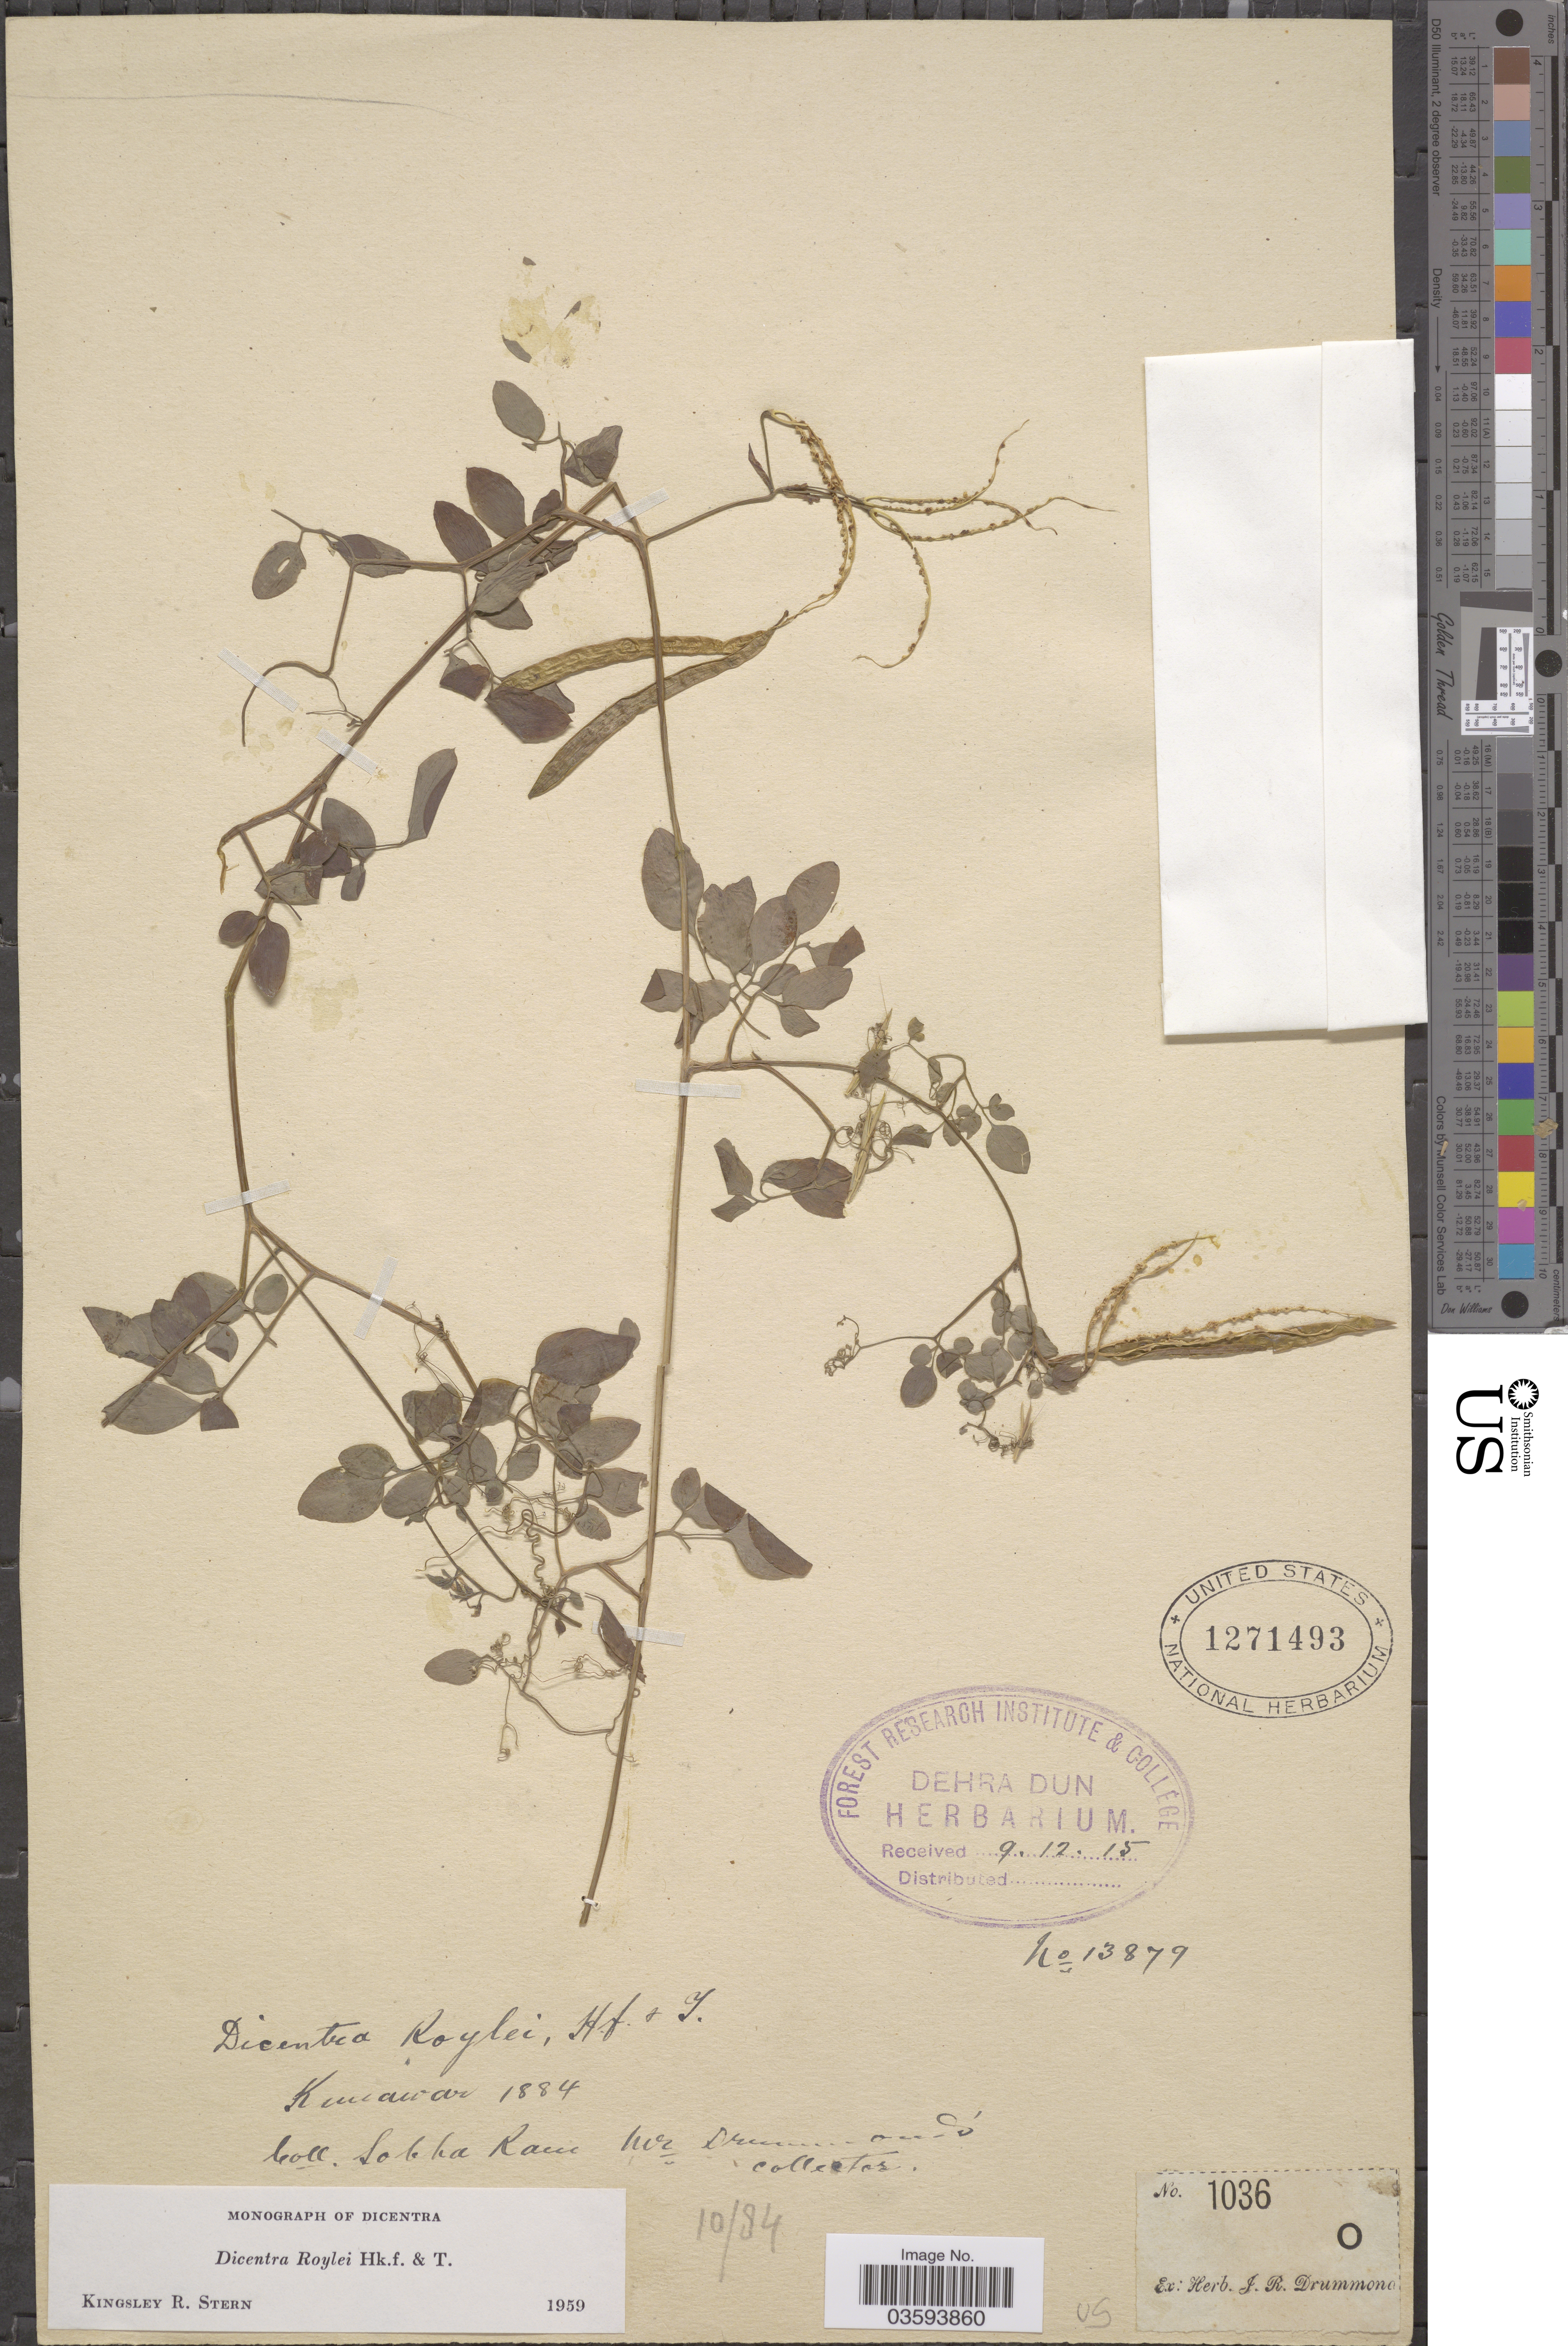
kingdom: Plantae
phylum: Tracheophyta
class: Magnoliopsida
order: Ranunculales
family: Papaveraceae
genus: Dactylicapnos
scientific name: Dactylicapnos roylei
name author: (Hook. f. & Thomson) Hutch.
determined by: Strong, M. T., (US), Smithsonian Institution - National Museum of Natural History (UNITED STATES)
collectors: S. Ram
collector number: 13879?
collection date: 1884-10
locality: Kunawar [interpreted].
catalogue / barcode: US 1271493